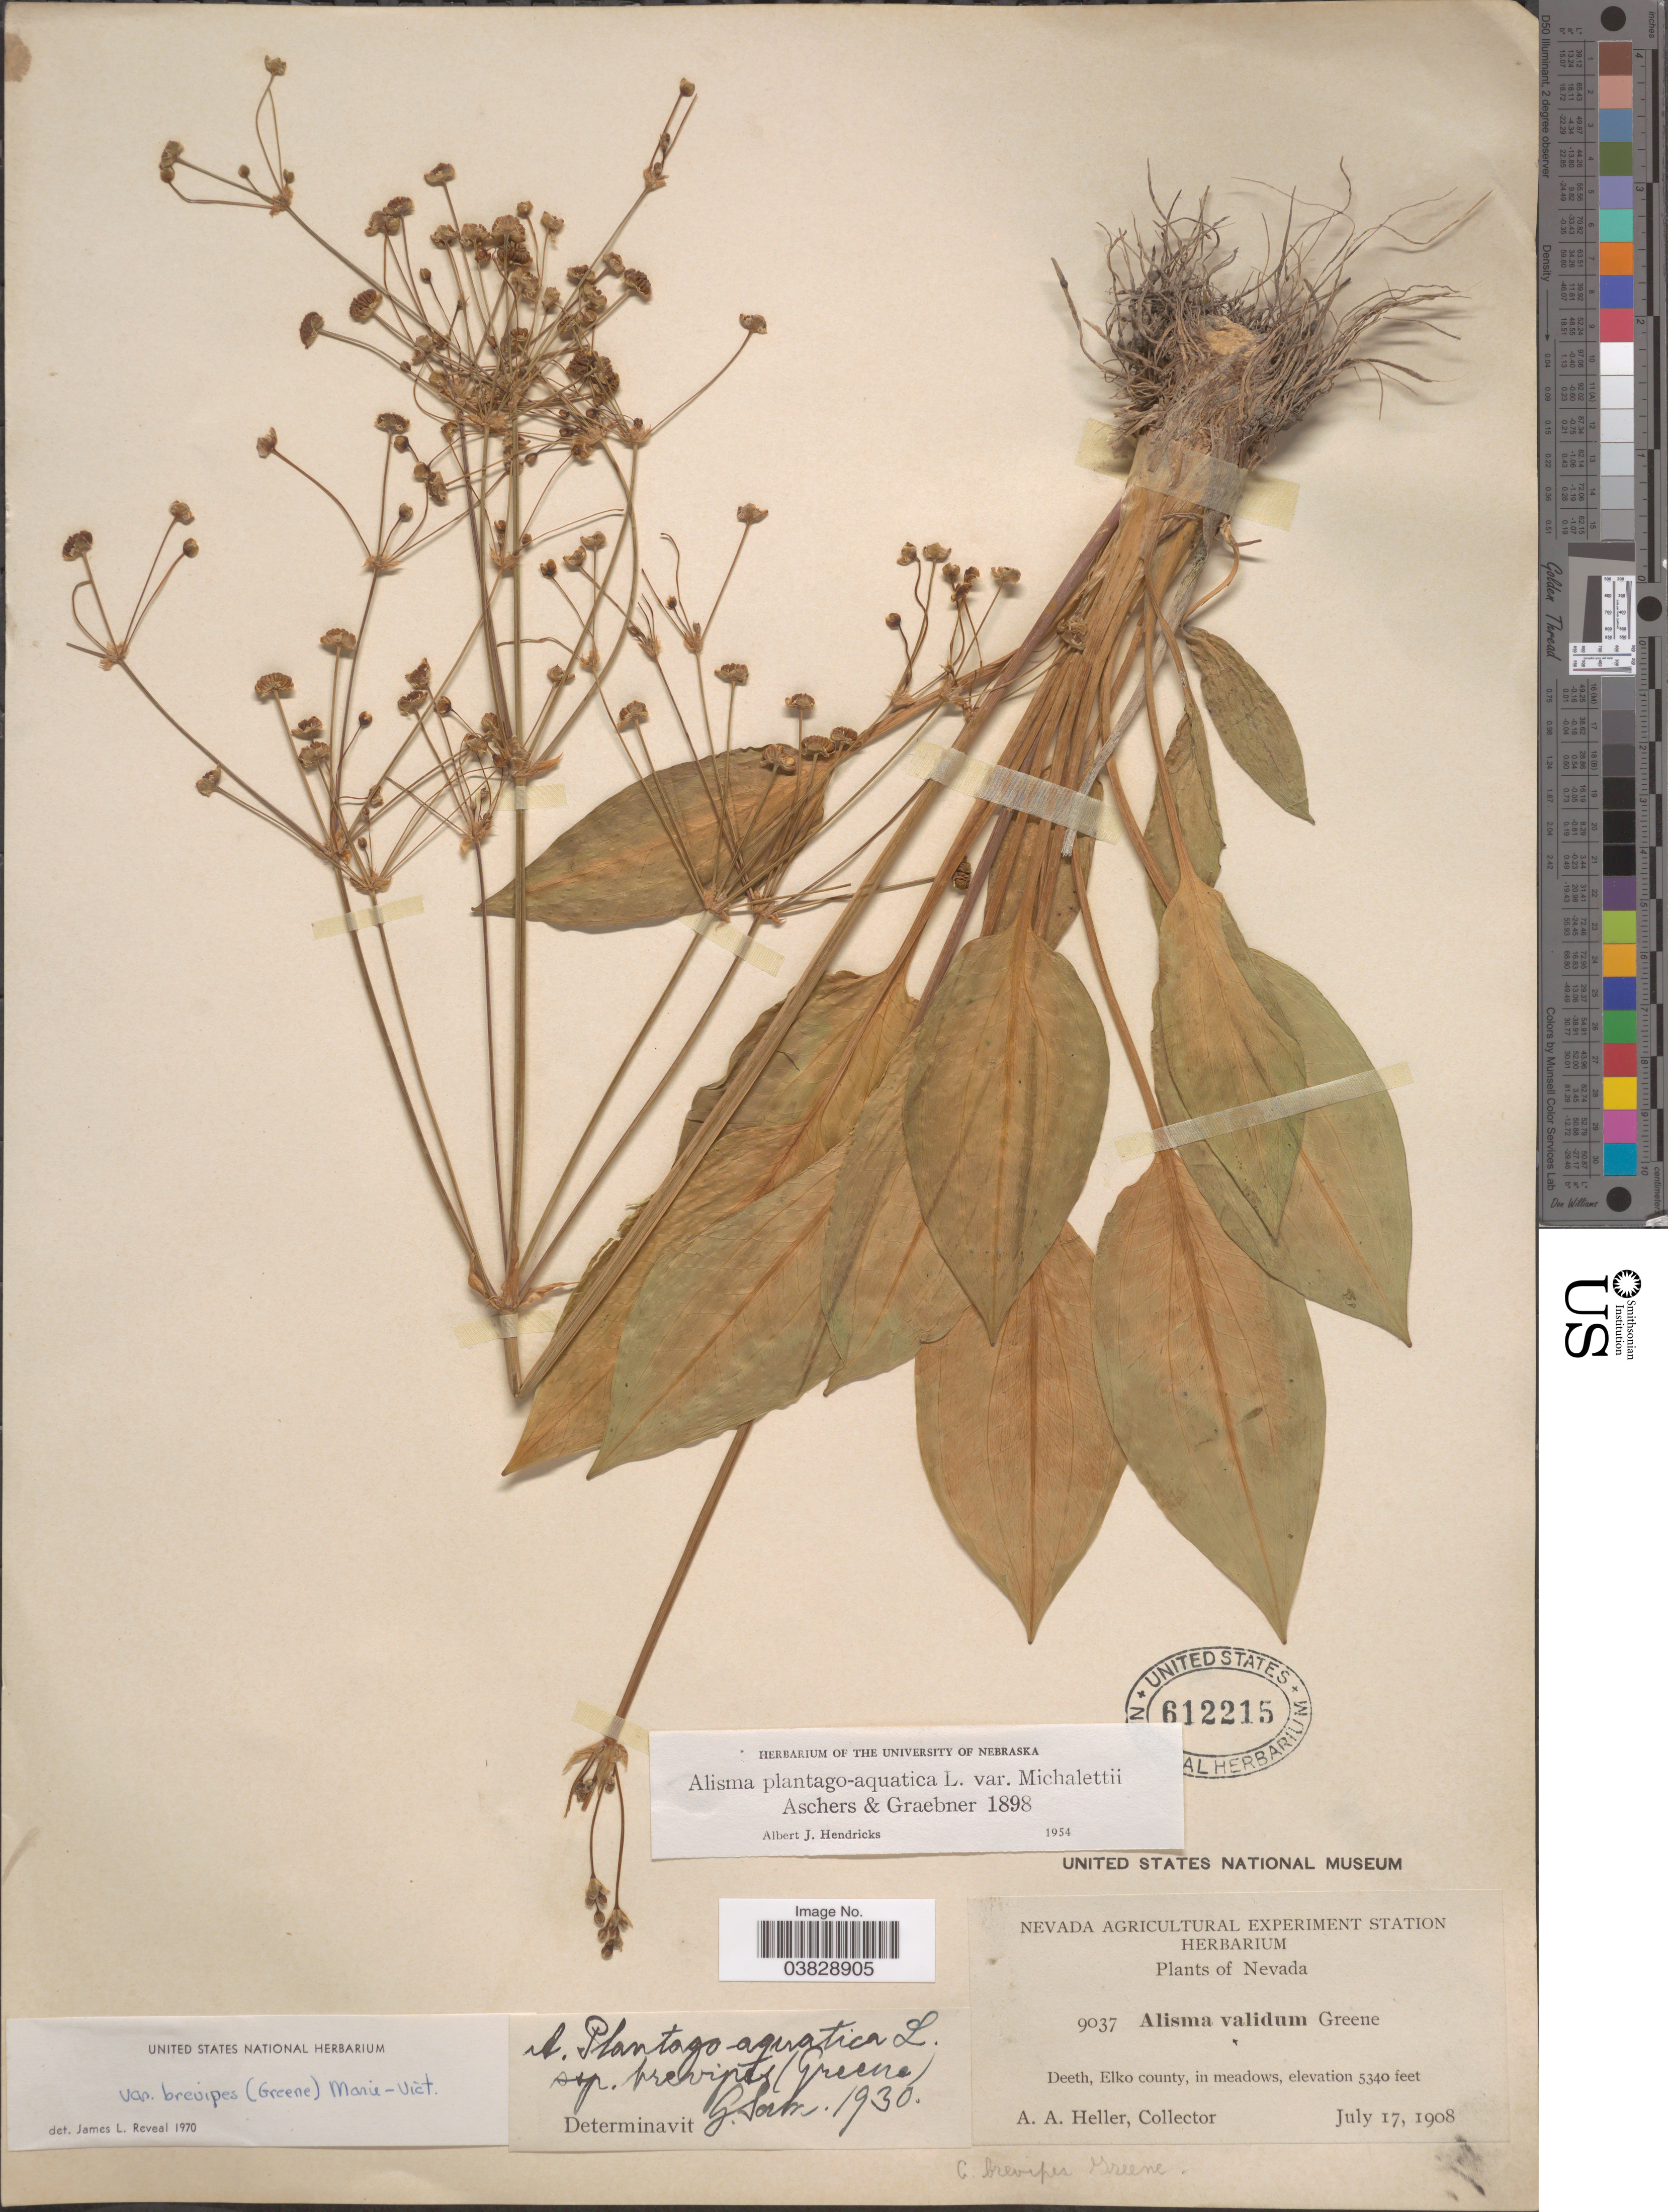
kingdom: Plantae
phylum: Tracheophyta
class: Liliopsida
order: Alismatales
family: Alismataceae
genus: Alisma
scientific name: Alisma plantago-aquatica var. brevipes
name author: (Greene) Vict.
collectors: A. A. Heller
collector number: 9037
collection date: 1908-07-17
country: United States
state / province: Nevada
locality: Deeth, Elko County, in meadows.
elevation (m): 1628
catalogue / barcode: US 612215